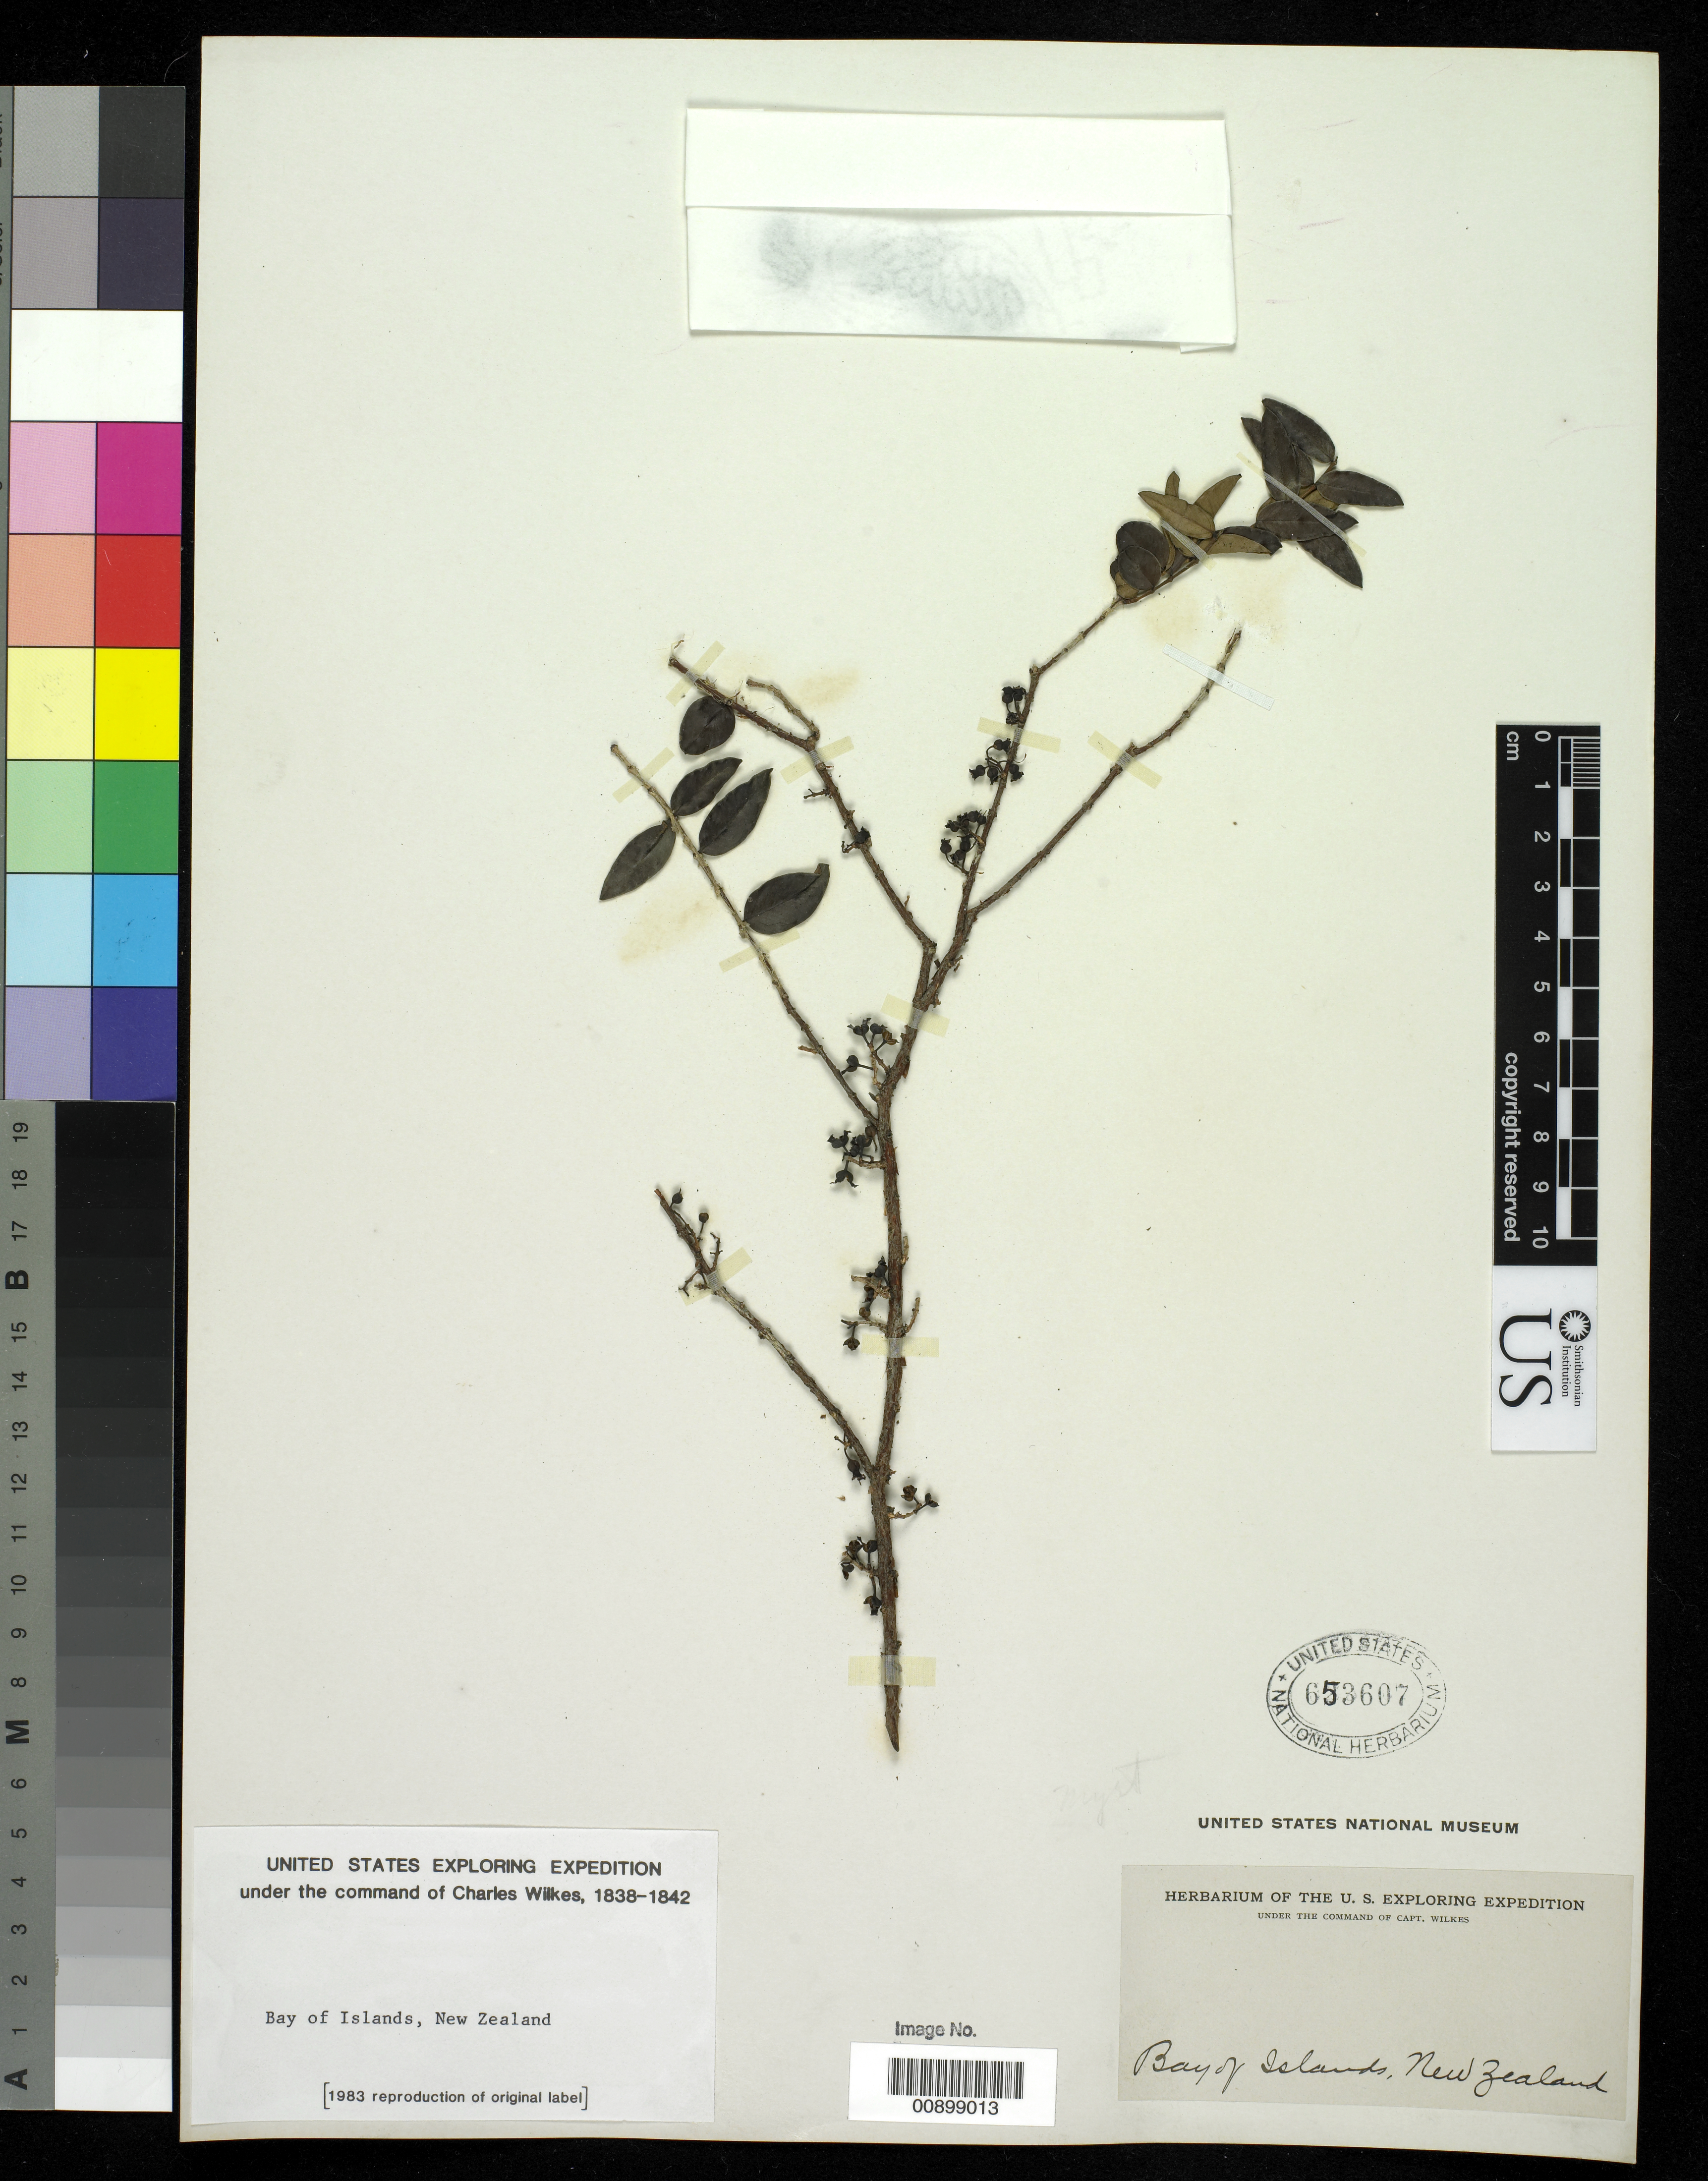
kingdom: Plantae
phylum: Tracheophyta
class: Magnoliopsida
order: Myrtales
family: Myrtaceae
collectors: Wilkes Explor. Exped.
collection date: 1838/1842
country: New Zealand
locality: Bay of Islands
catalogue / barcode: US 653607